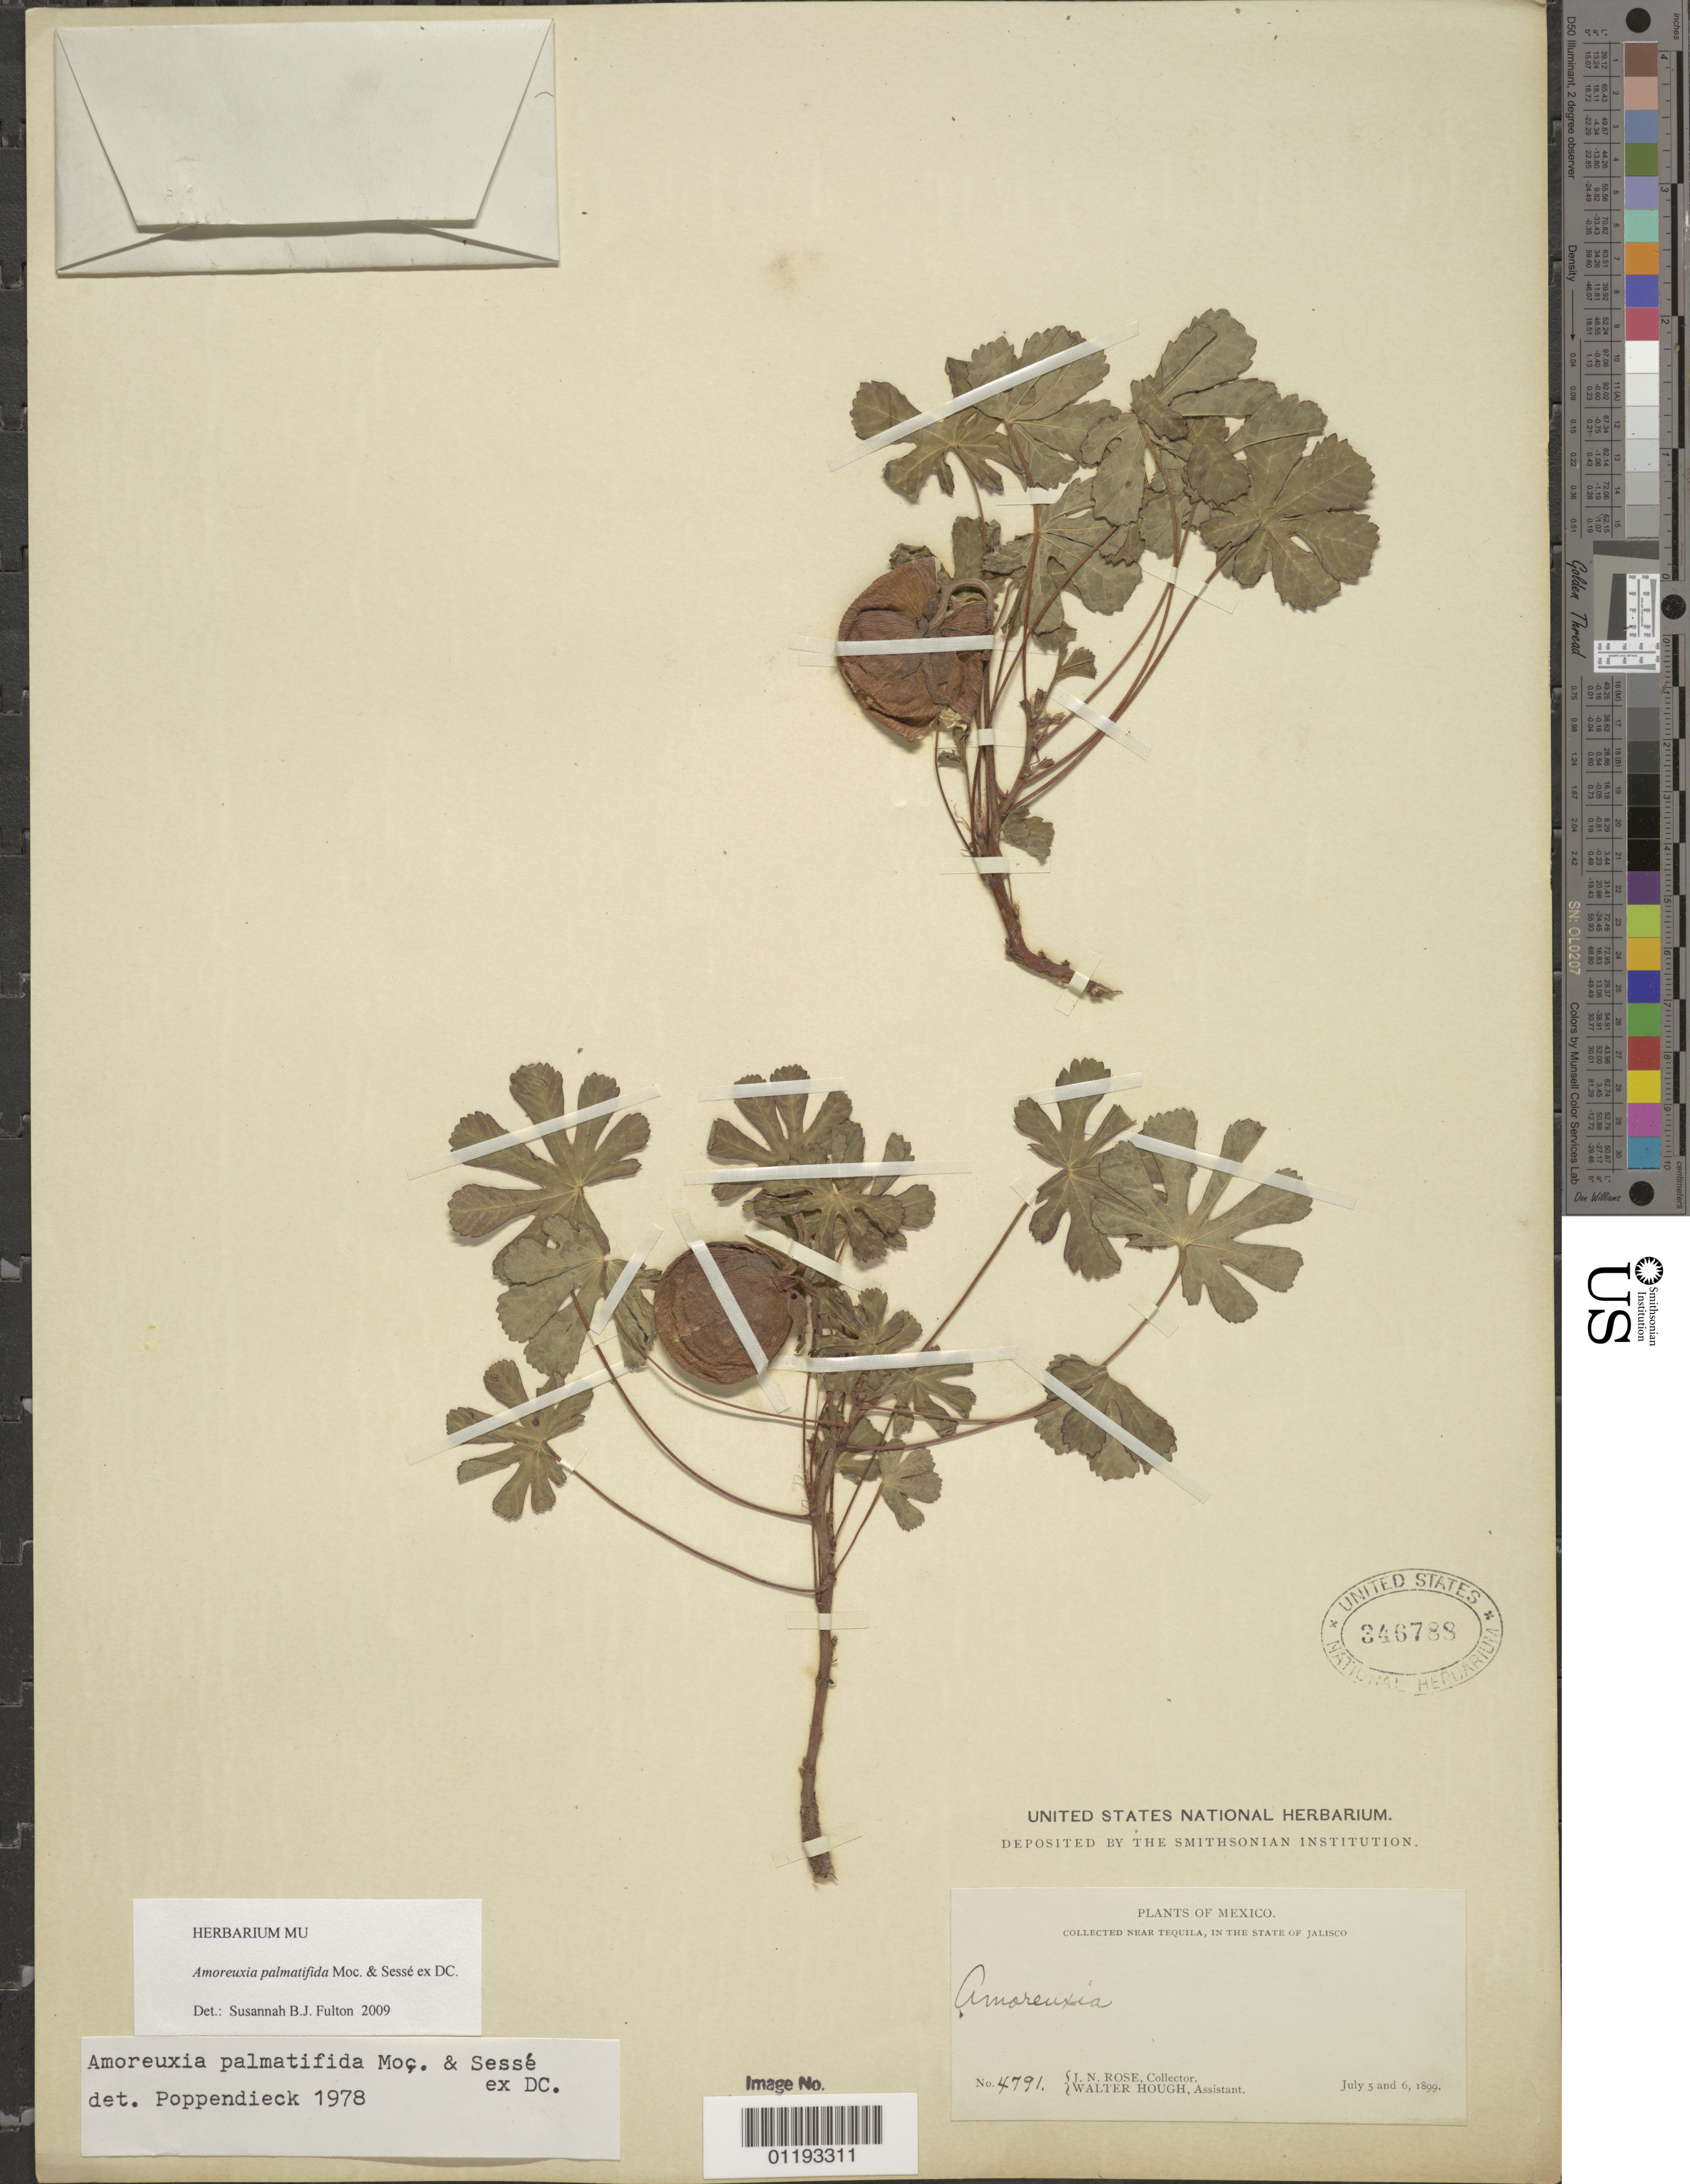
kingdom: Plantae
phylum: Tracheophyta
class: Magnoliopsida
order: Malvales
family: Cochlospermaceae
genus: Amoreuxia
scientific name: Amoreuxia palmatifida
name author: Moc. & Sessé ex DC.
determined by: Fulton, Susannah B.J.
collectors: J. N. Rose & W. Hough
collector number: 4791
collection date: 1899-07-05/1899-07-06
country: Mexico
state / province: Jalisco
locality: Near Tequila.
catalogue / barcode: US 3466788